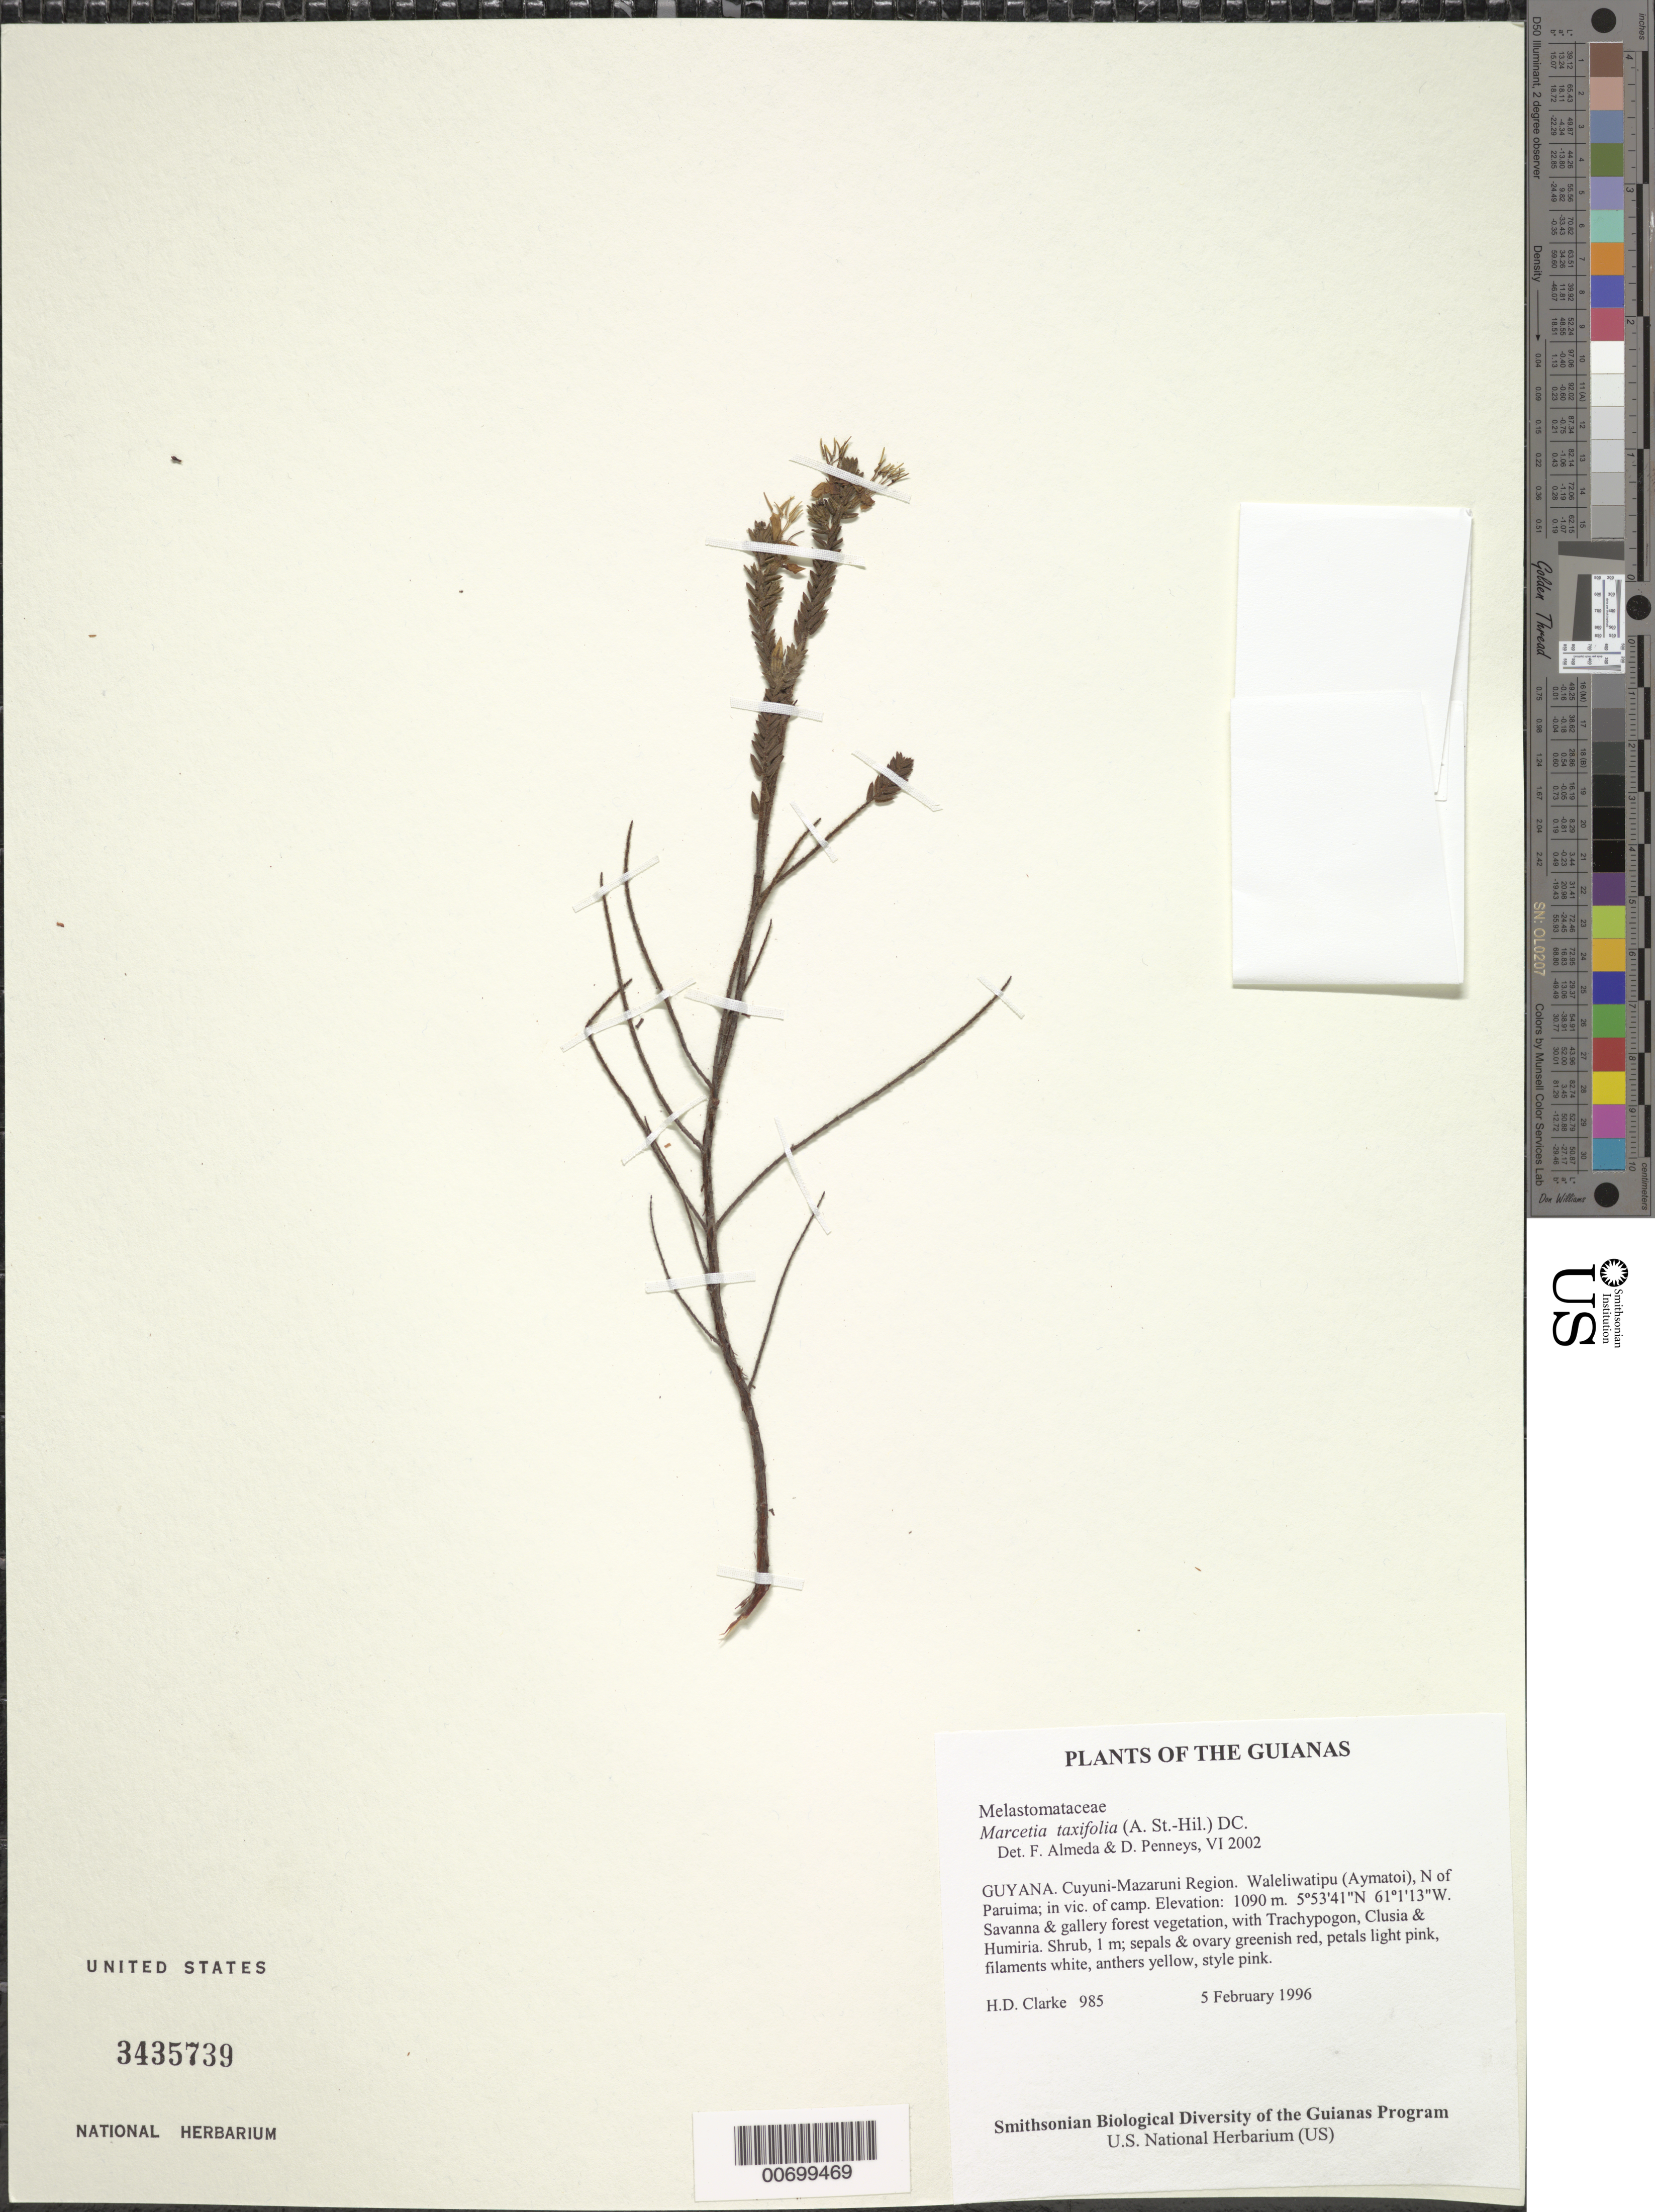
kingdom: Plantae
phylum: Tracheophyta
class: Magnoliopsida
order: Myrtales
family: Melastomataceae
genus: Marcetia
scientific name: Marcetia taxifolia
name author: (A. St.-Hil.) DC.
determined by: Almeda, F.; Penneys, D. S.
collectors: H. D. Clarke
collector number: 985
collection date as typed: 5 February 1996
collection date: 1996-02-05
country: Guyana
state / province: Cuyuni-Mazaruni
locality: Waleliwatipu (Aymatoi), N of Paruima; in vic. of camp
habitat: Savanna & gallery forest vegetation, with Trachypogon, Clusia & Humiria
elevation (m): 1090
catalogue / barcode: US 3435739